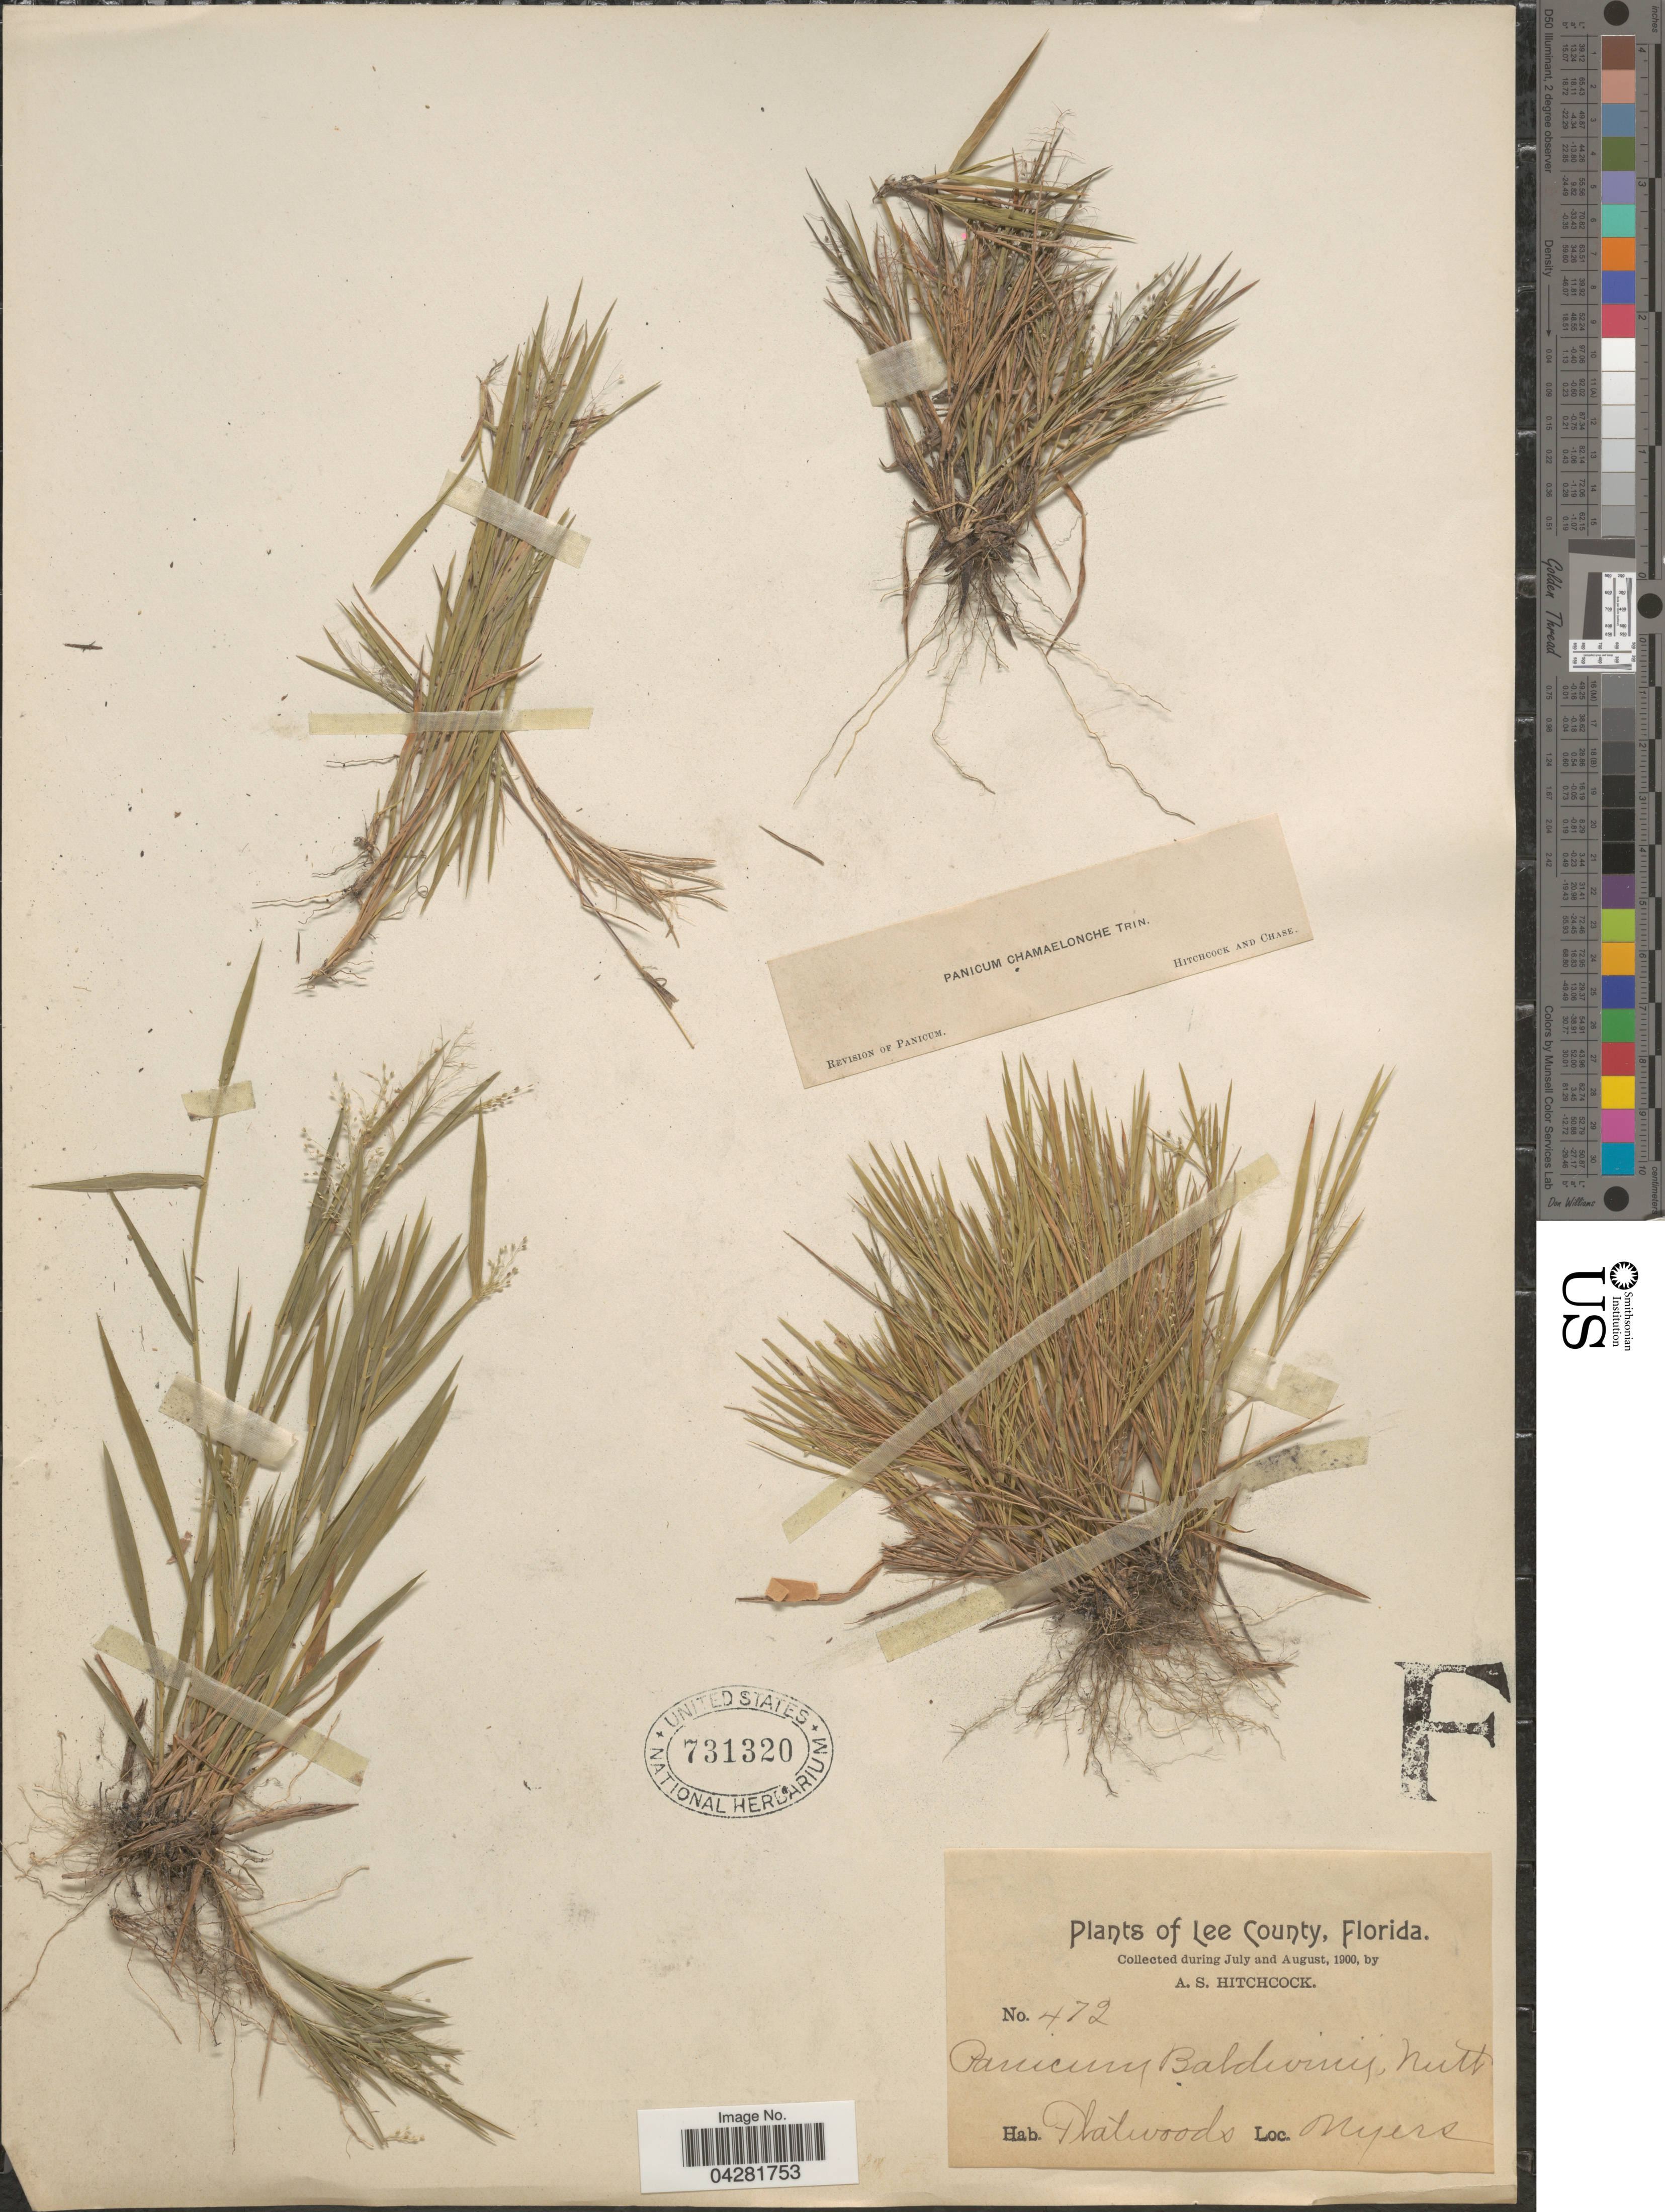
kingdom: Plantae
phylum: Tracheophyta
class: Liliopsida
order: Poales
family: Poaceae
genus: Dichanthelium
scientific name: Dichanthelium ensifolium var. ensifolium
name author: (Baldwin ex Elliot) Gould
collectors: A. S. Hitchcock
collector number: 472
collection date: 1900-07/1900-08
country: United States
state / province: Florida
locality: Lee County. Myers.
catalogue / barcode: US 731320